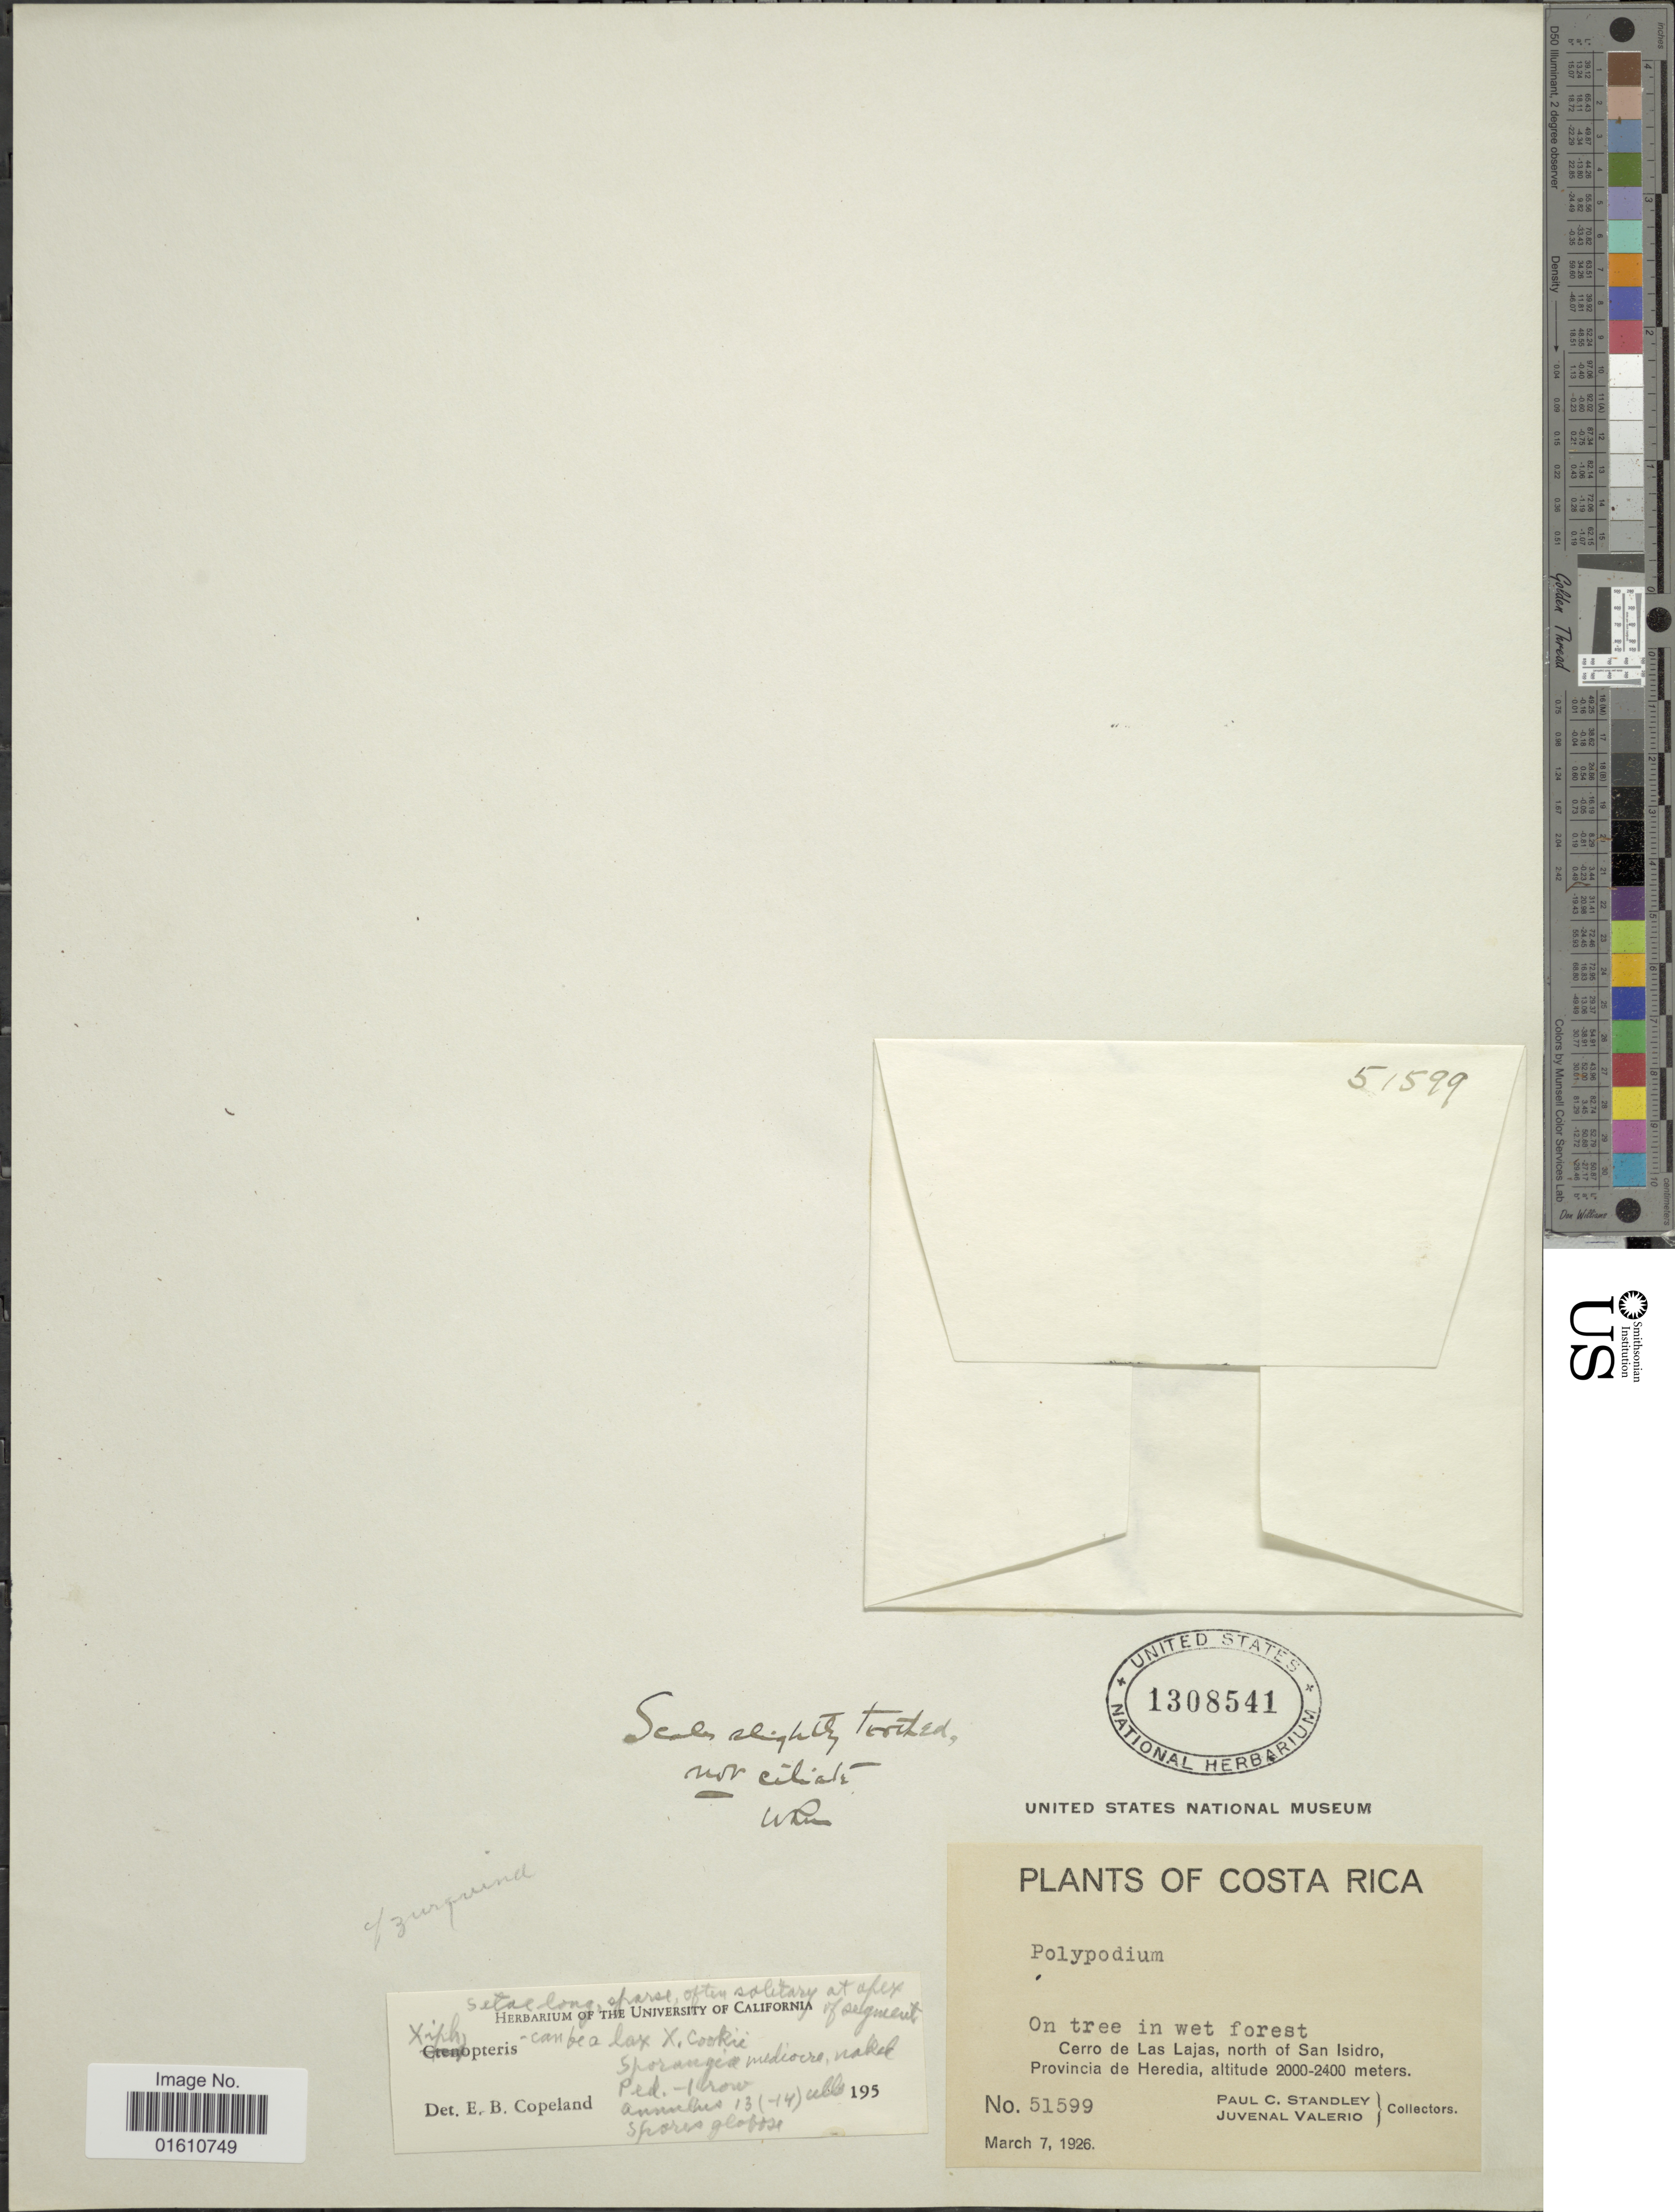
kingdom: Plantae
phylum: Tracheophyta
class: Polypodiopsida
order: Polypodiales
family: Polypodiaceae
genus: Moranopteris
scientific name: Moranopteris zurquina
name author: (Copel.) R. Y. Hirai & J. Prado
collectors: P. C. Standley & J. Valerio R.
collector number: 51599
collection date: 1926-03-07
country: Costa Rica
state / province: Heredia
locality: Cerro de Los Lojas, north of San Isidro, Prov. Heredia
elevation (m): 2000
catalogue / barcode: US 1308541